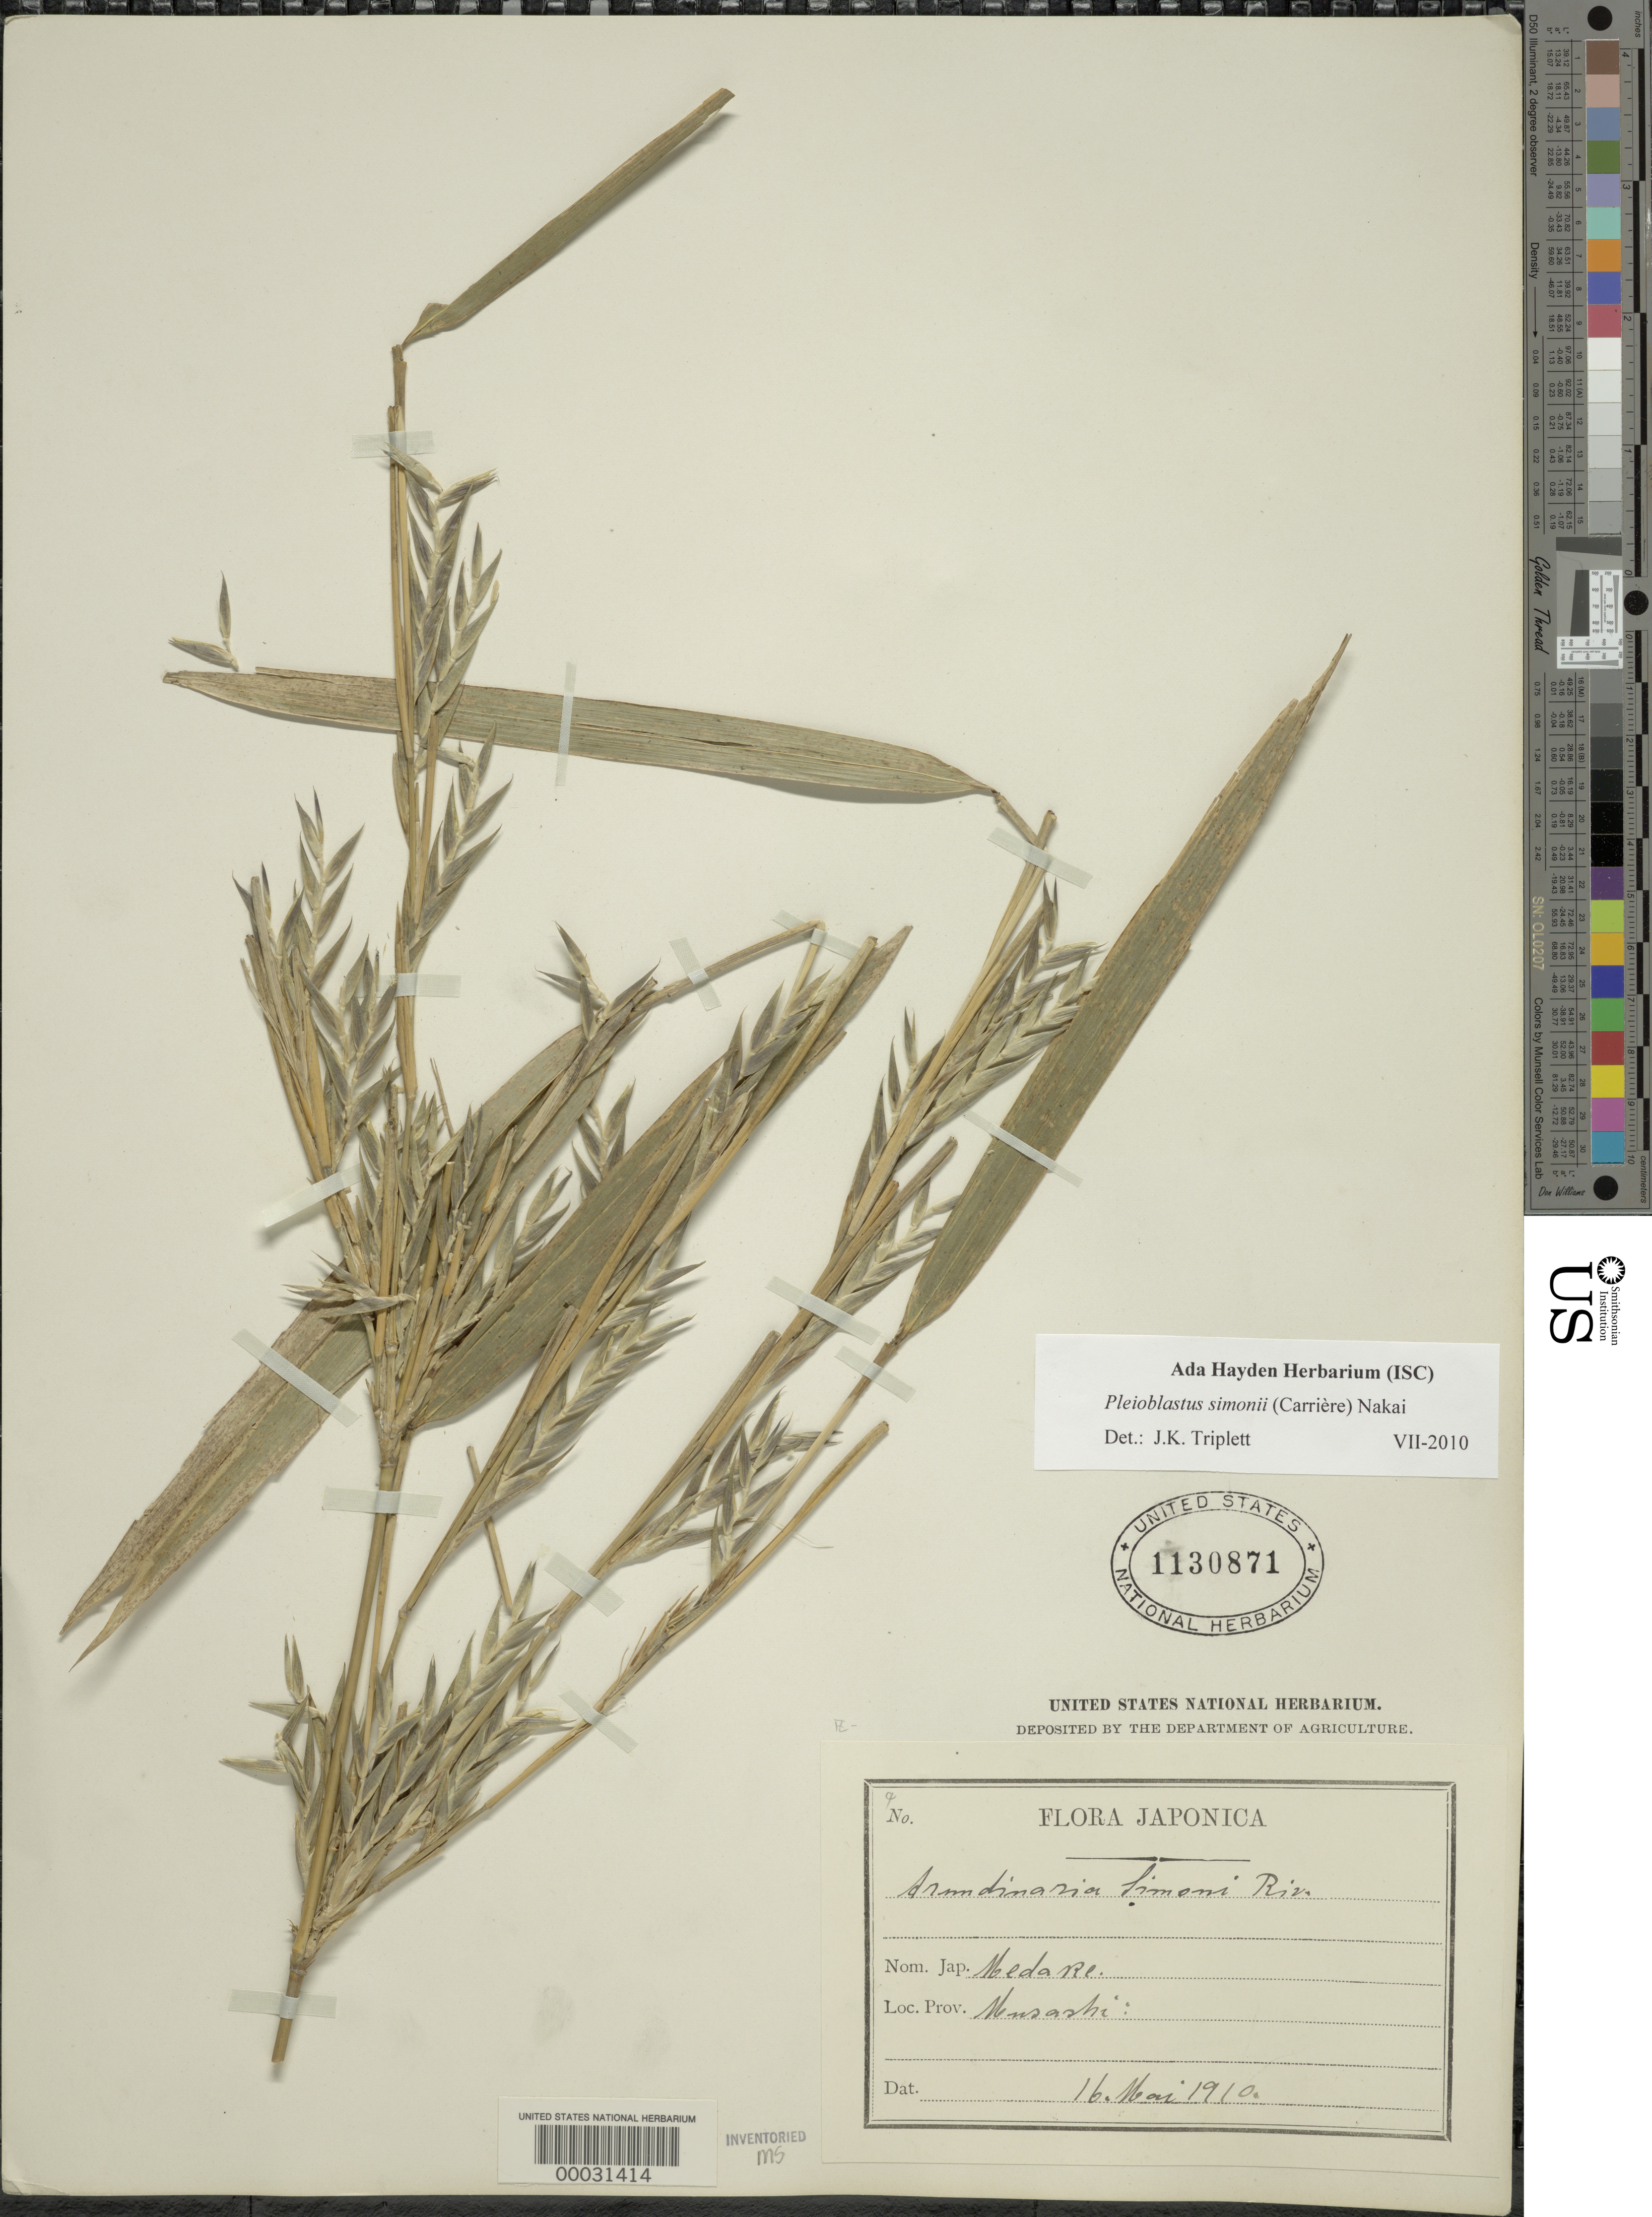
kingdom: Plantae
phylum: Tracheophyta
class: Liliopsida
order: Poales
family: Poaceae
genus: Pleioblastus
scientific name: Pleioblastus simonii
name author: (Carrière) Nakai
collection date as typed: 16 May 1910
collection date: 1910-05-16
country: Japan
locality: Musashi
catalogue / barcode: US 1130871